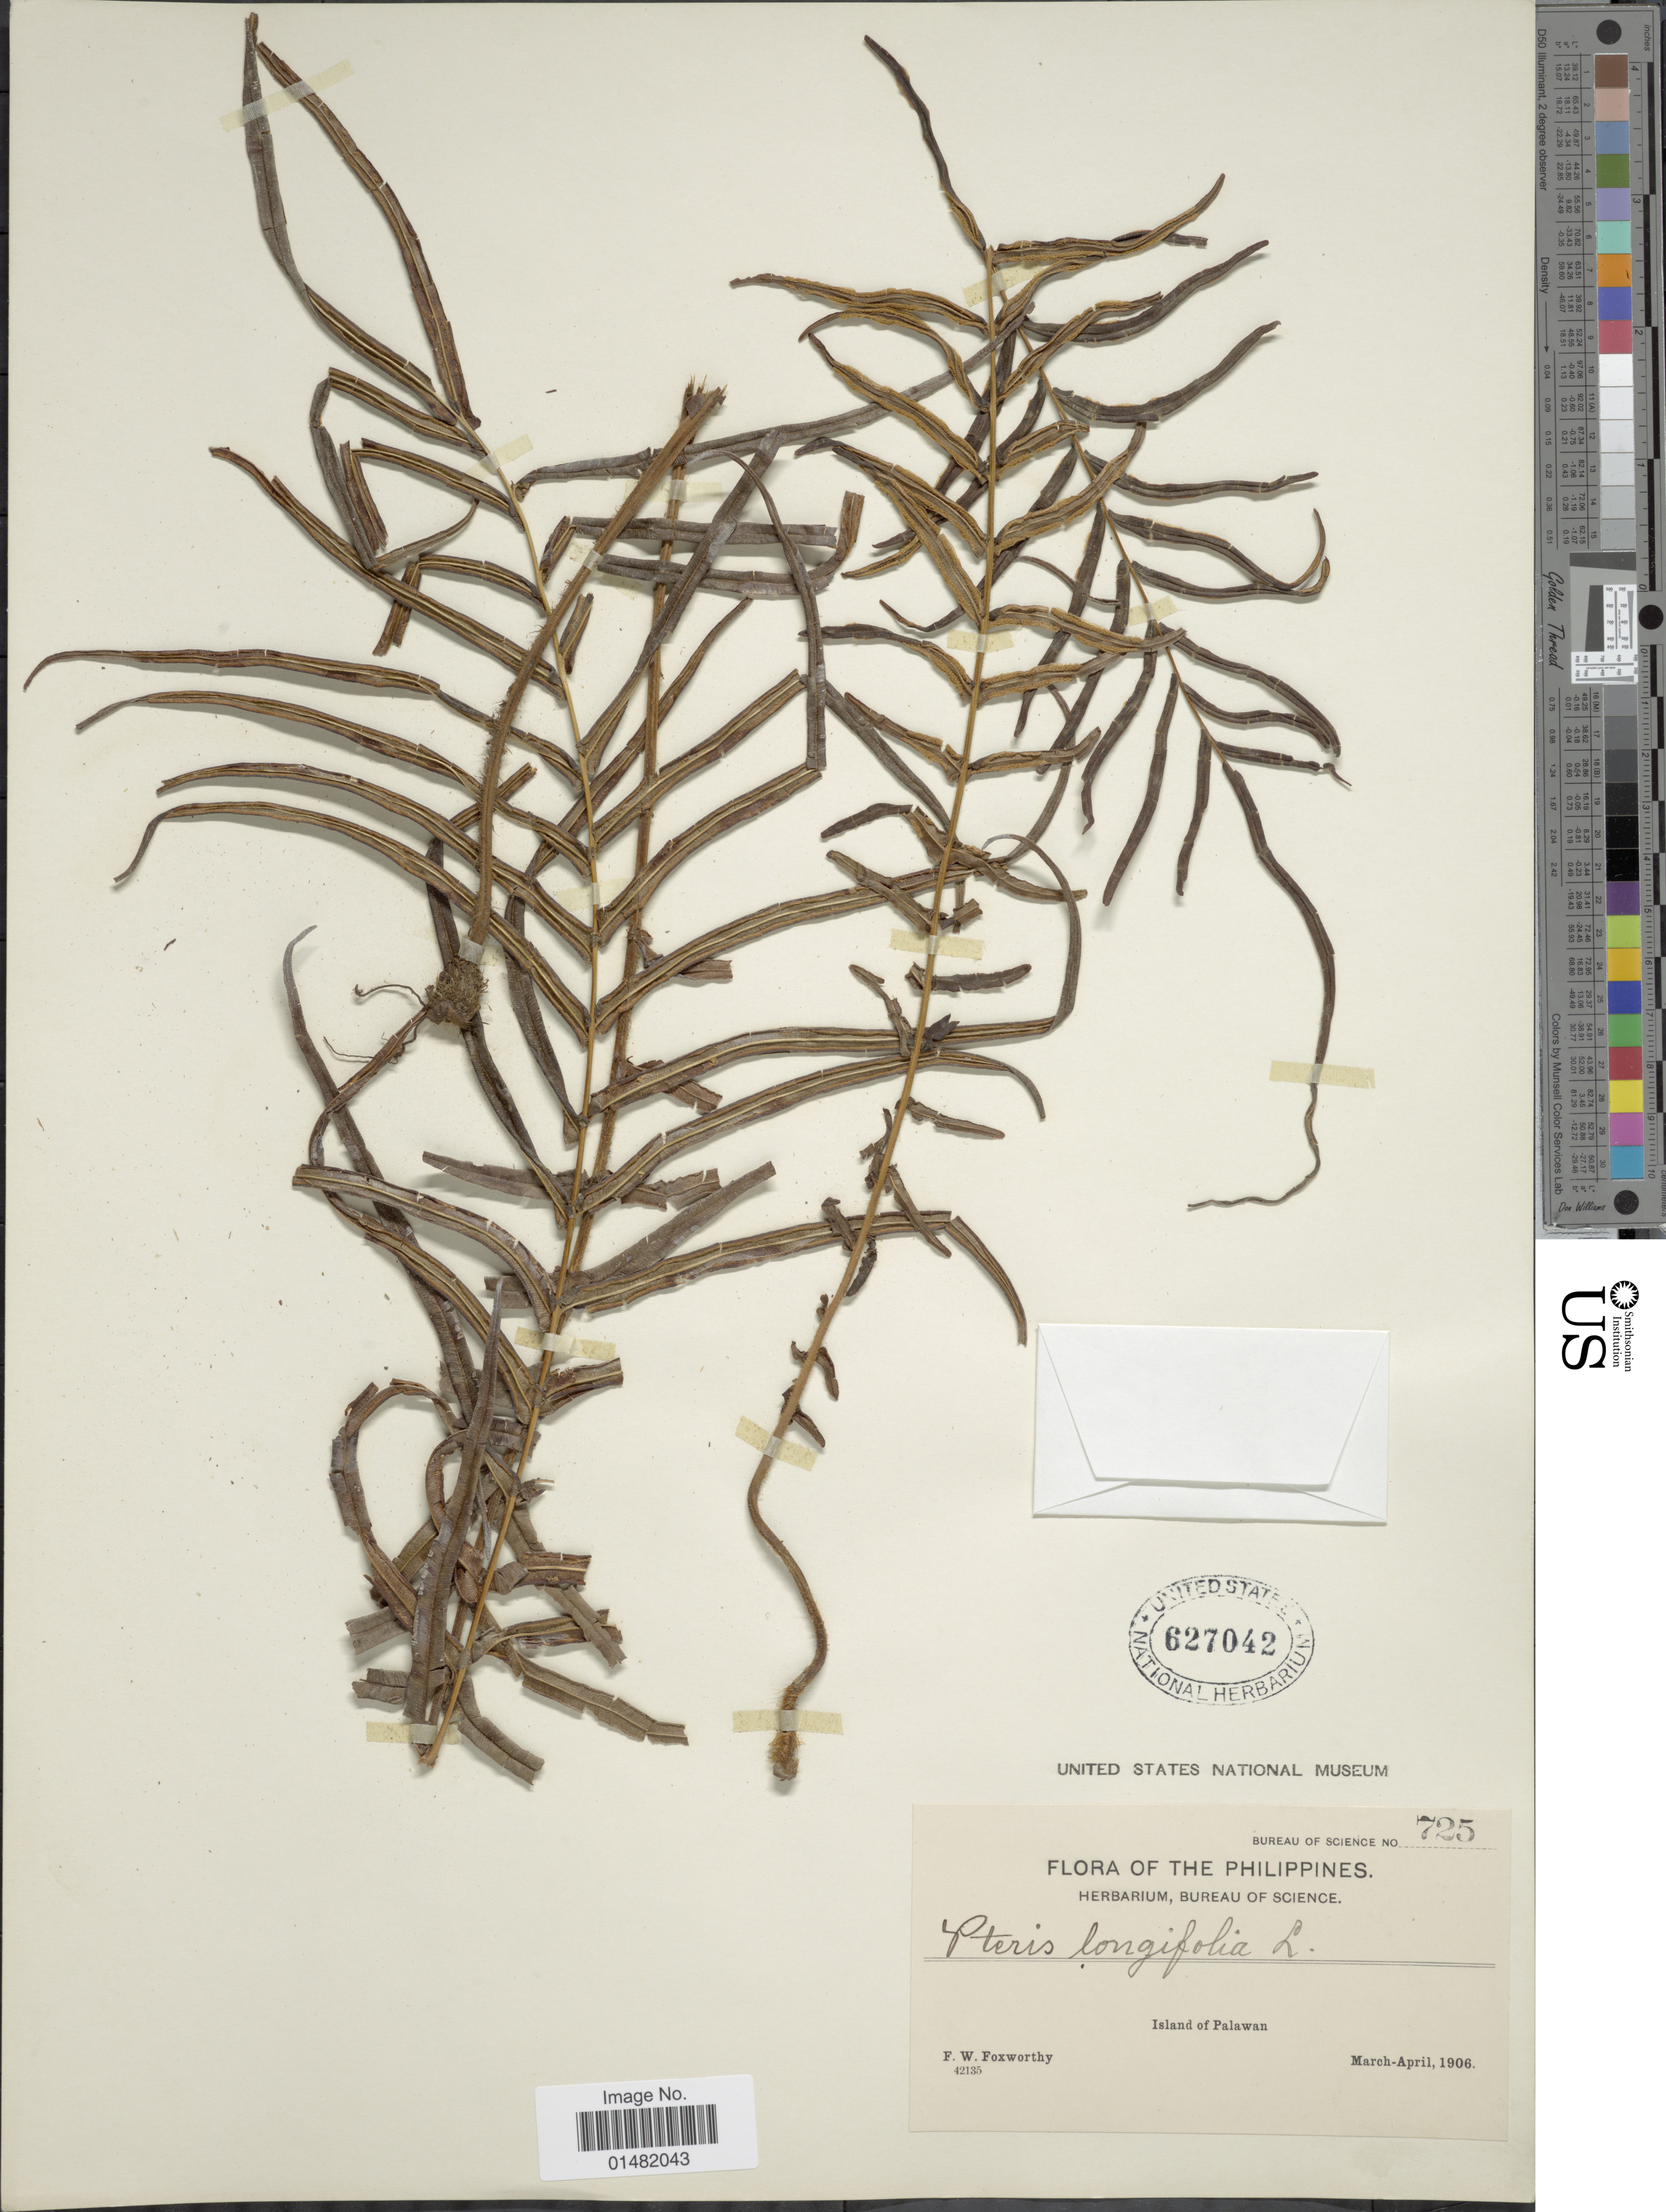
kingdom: Plantae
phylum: Tracheophyta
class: Polypodiopsida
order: Polypodiales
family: Pteridaceae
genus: Pteris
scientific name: Pteris vittata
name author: L.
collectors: F. W. Foxworthy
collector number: Bureau of Science 725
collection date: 1906-03/1906-04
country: Philippines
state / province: Mimaropa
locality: Island of Palawan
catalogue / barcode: US 627042